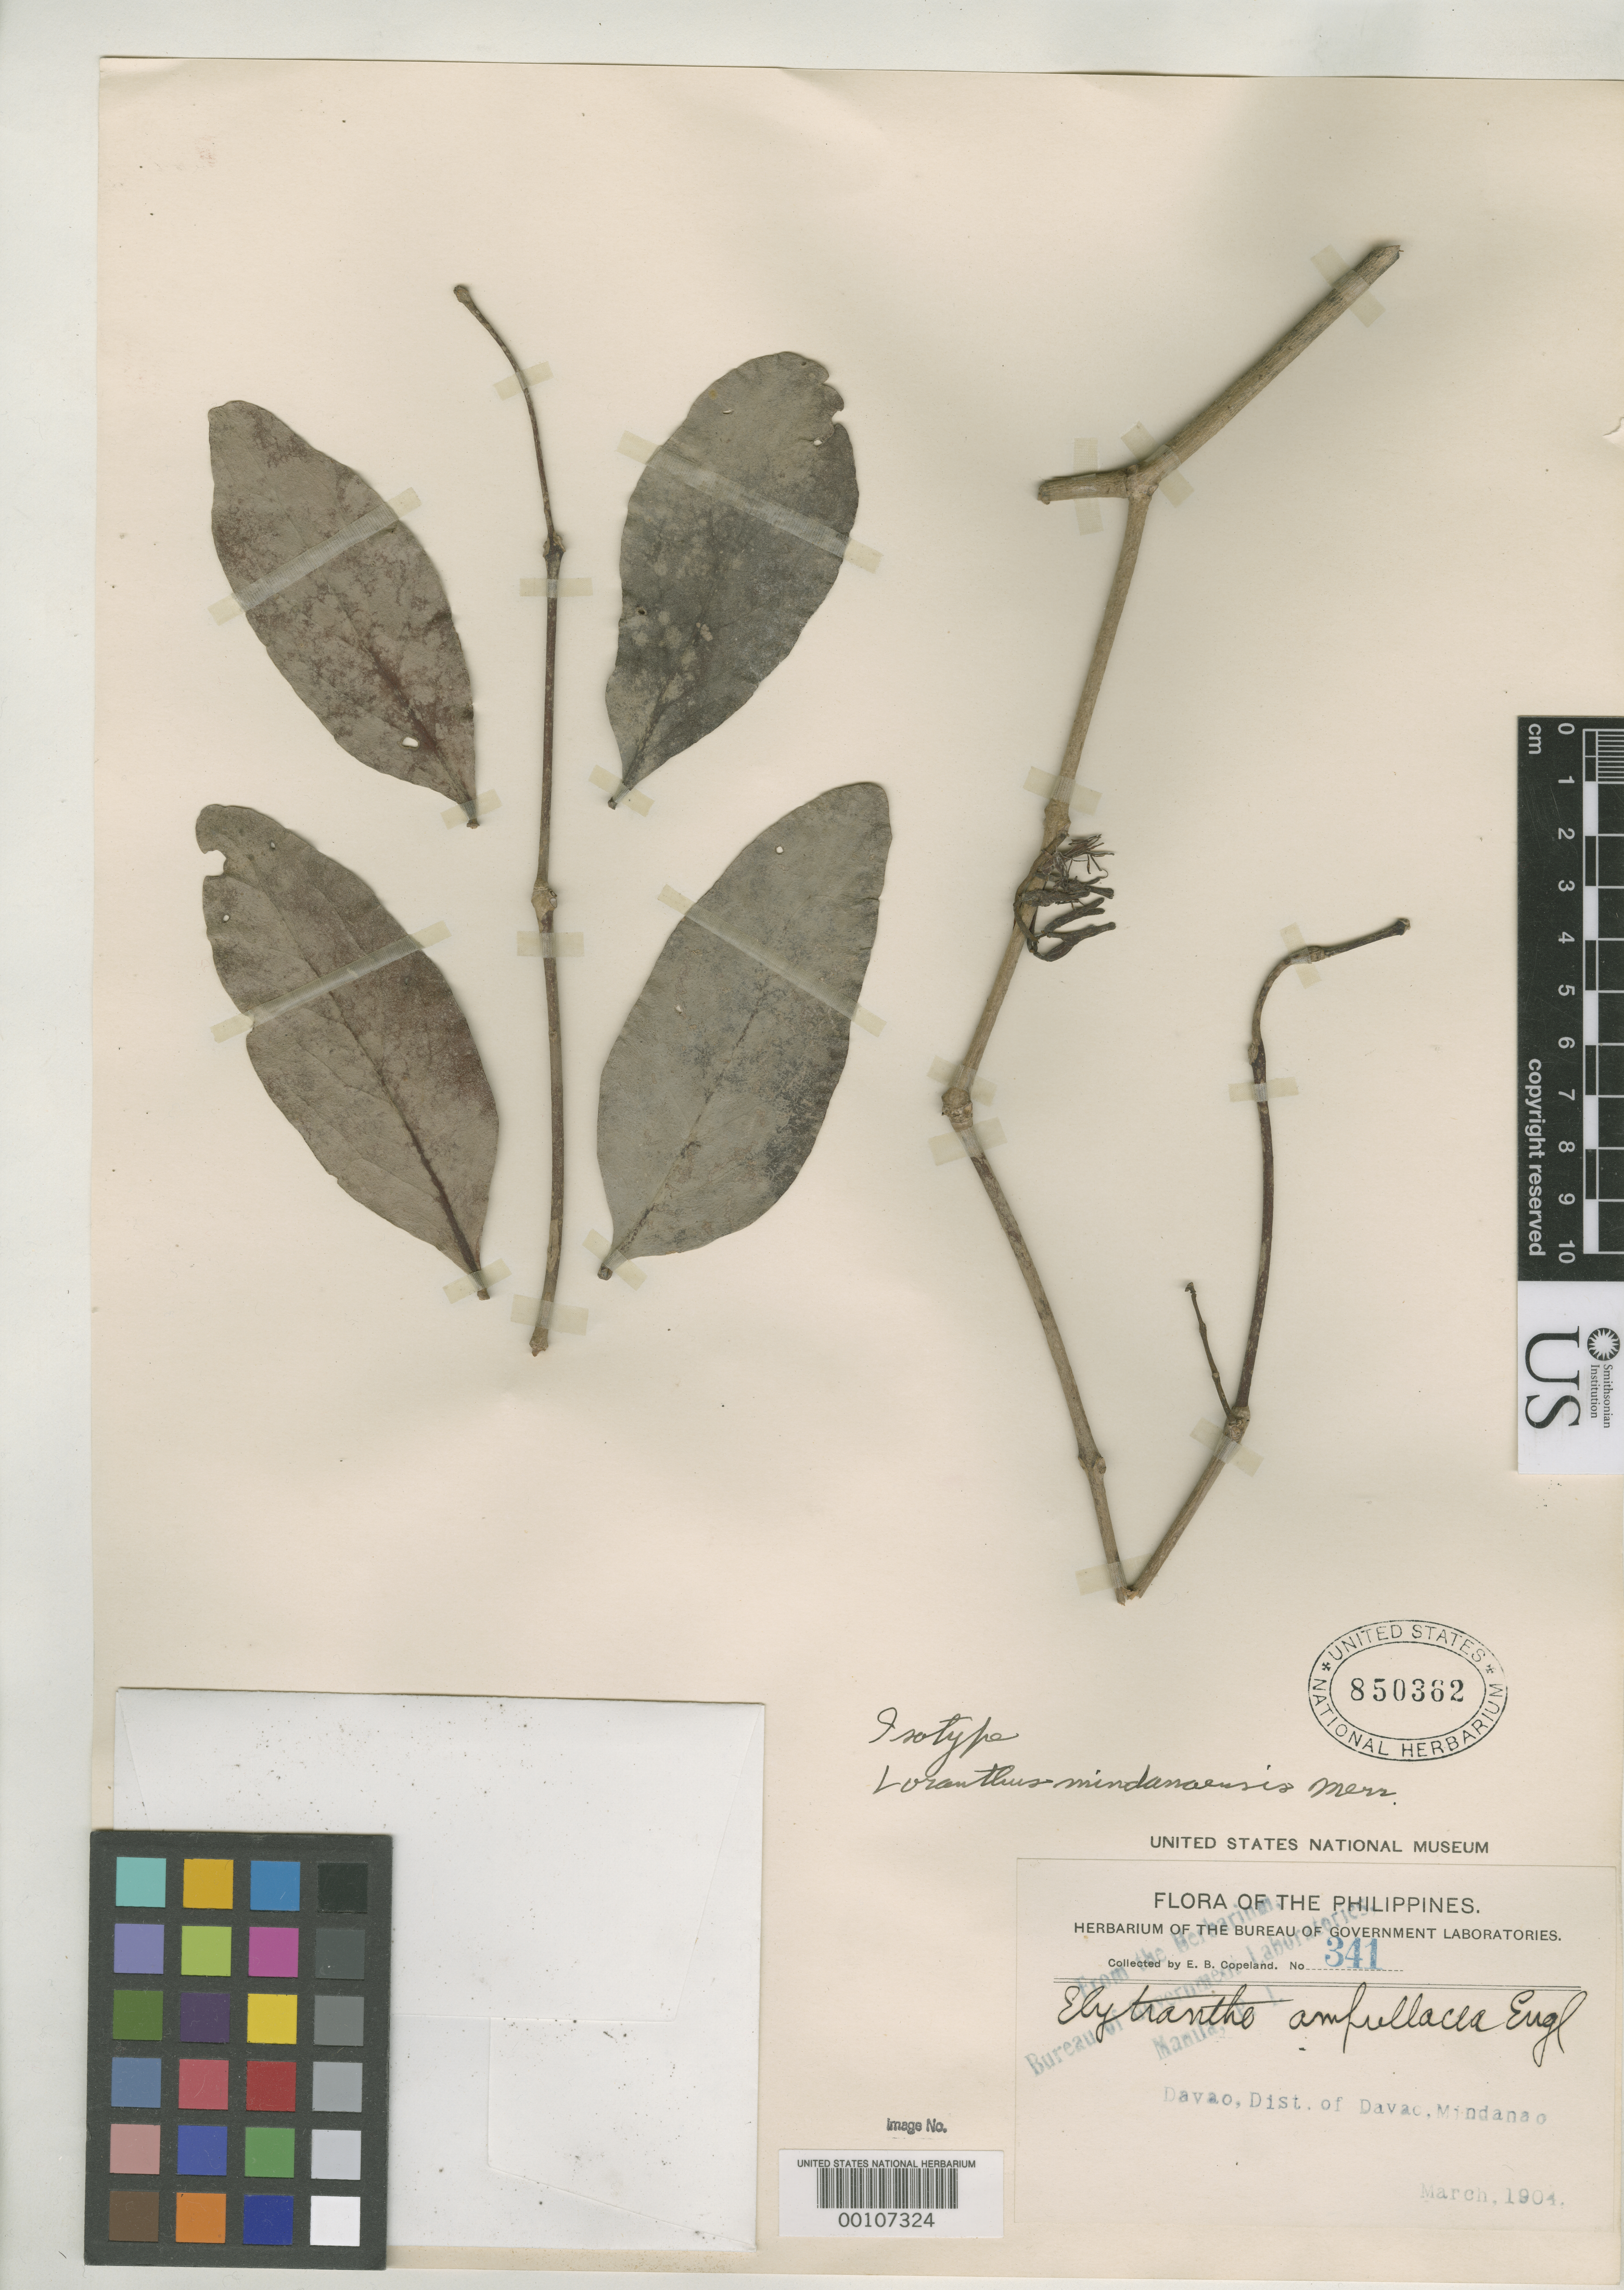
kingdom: Plantae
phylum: Tracheophyta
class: Magnoliopsida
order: Santalales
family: Loranthaceae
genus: Loranthus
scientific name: Loranthus mindanaensis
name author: Merr.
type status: Isotype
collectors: E. B. Copeland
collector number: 341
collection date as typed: Mar 1904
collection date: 1904-03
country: Philippines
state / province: Davao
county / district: Davao del Sur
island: Mindanao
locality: Davao.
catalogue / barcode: US 850362